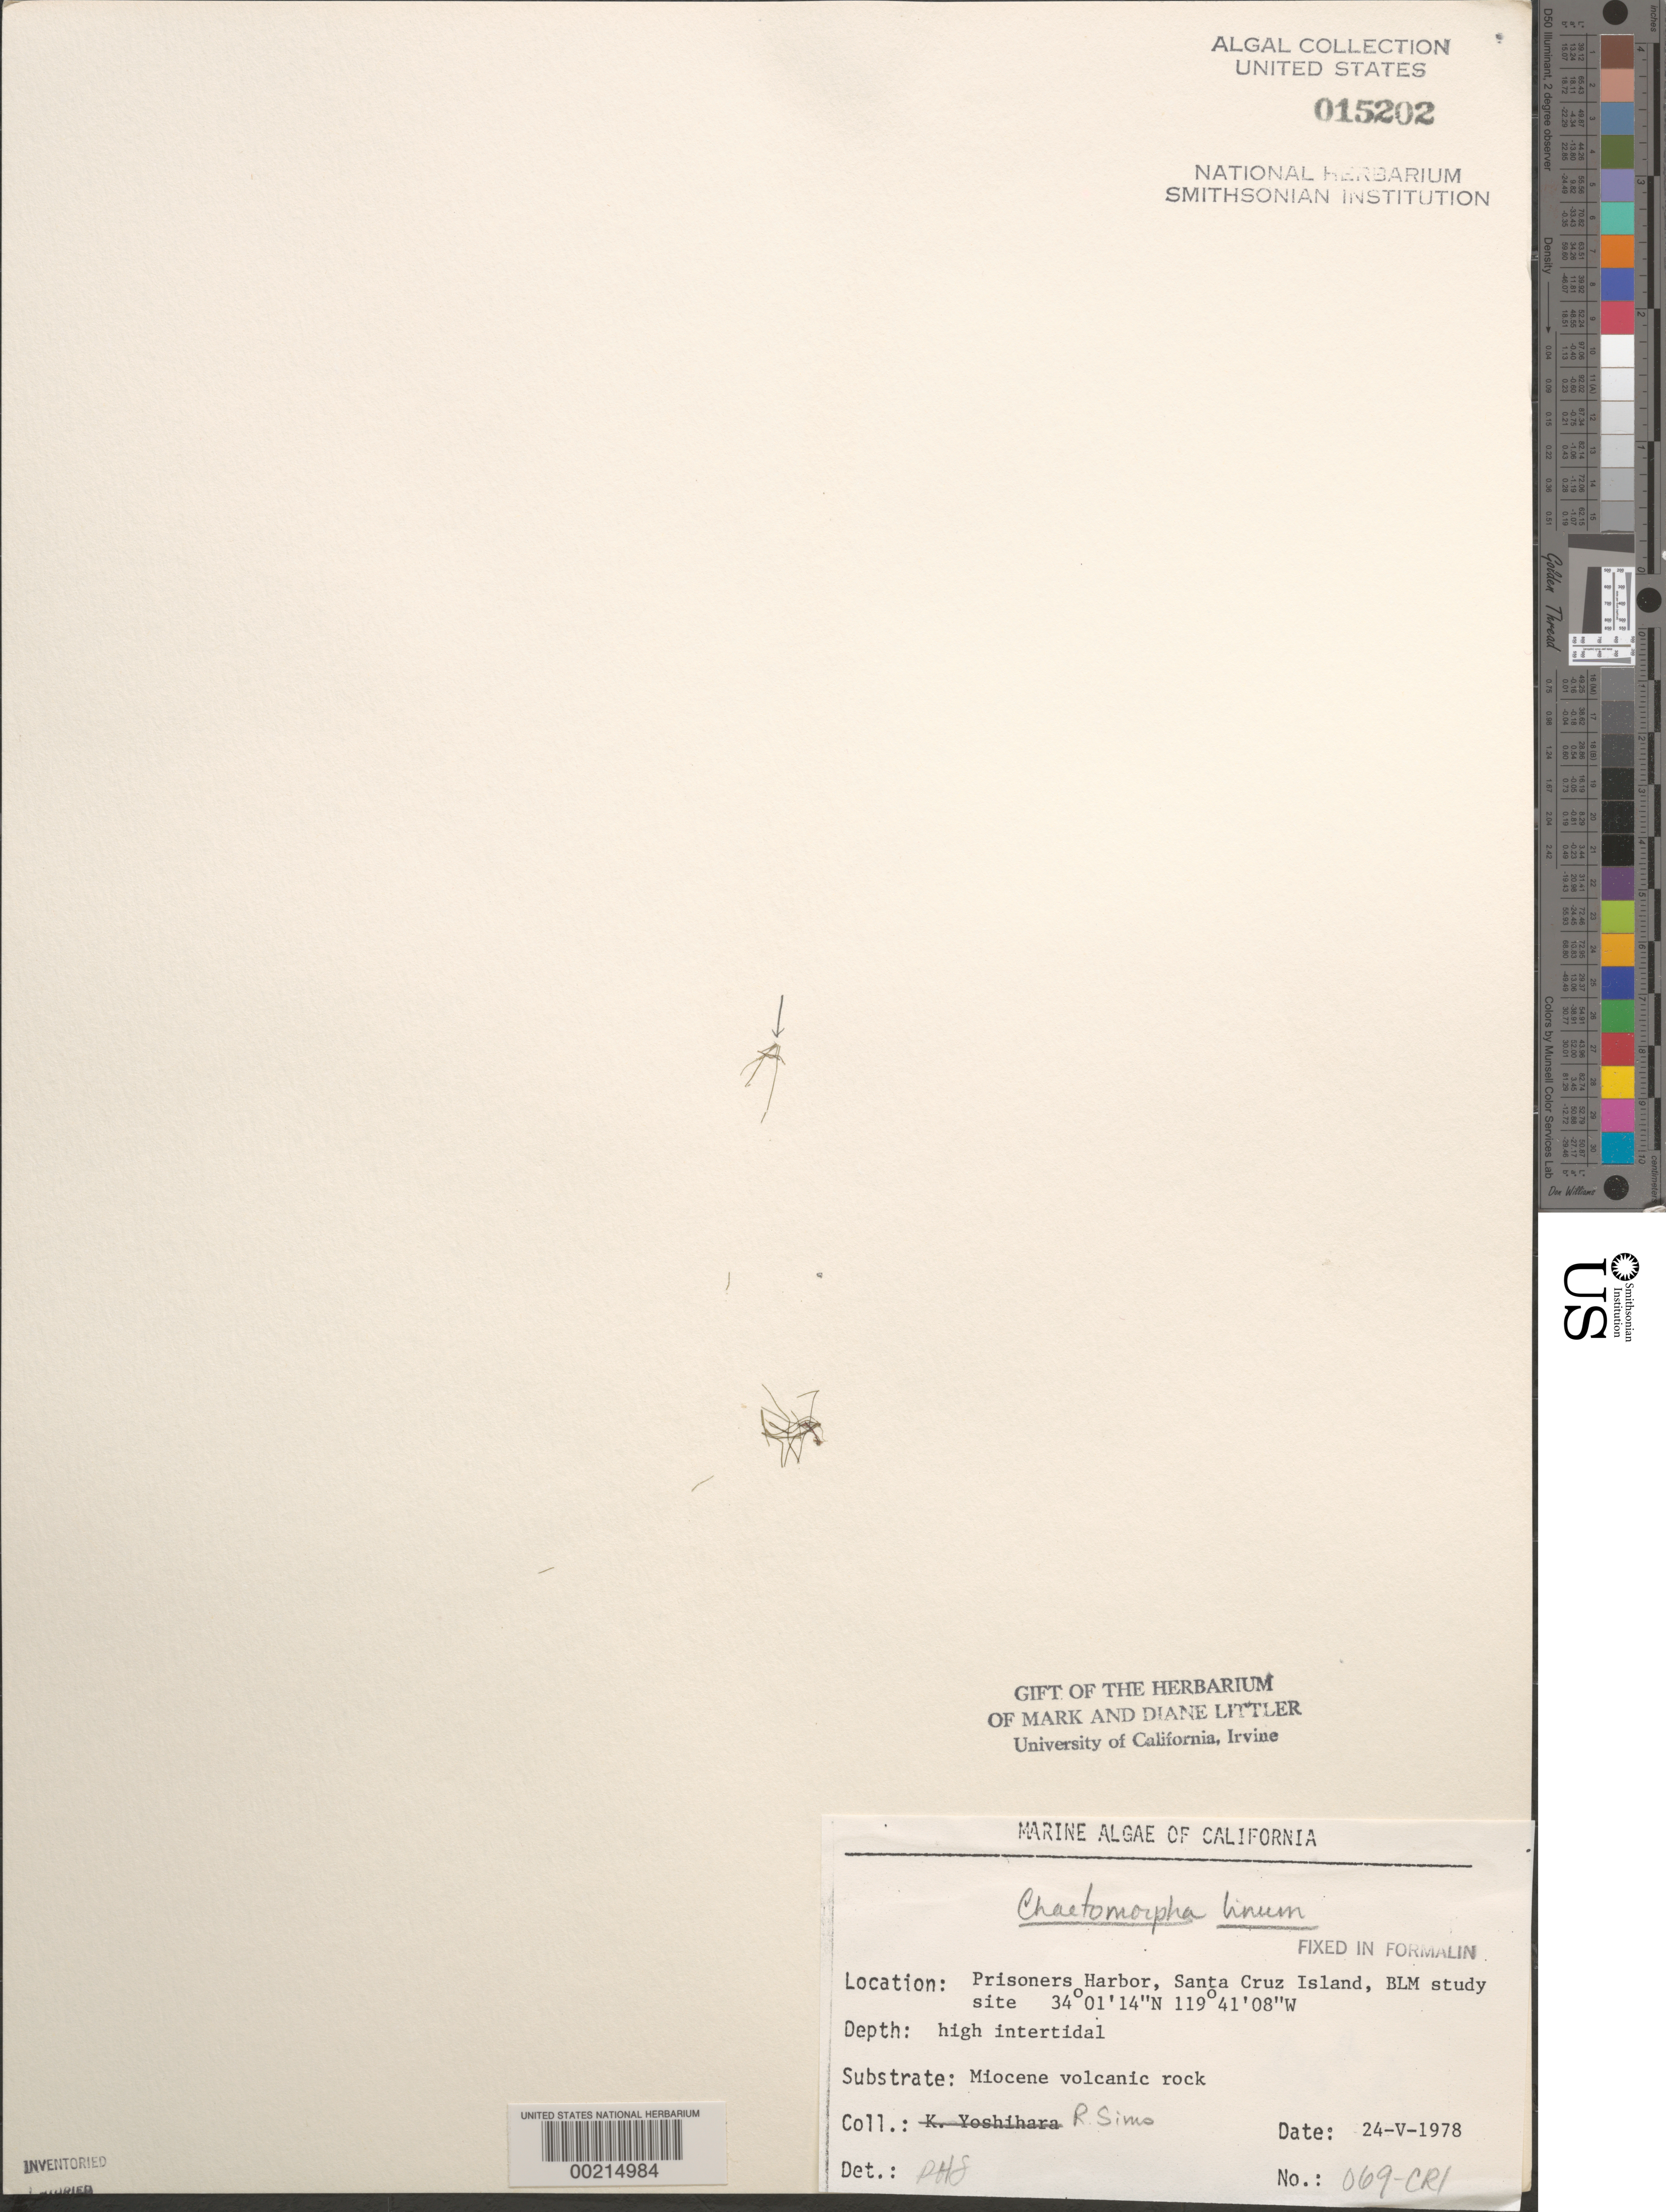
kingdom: Plantae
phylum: Chlorophyta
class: Ulvophyceae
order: Cladophorales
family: Cladophoraceae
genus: Chaetomorpha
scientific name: Chaetomorpha linum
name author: (O.F. Muell.) Kütz.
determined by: Sims, Robert H.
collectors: R. H. Sims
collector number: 069-cri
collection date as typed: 24 May 1978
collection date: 1978-05-24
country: United States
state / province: California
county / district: Santa Barbara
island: Santa Cruz Island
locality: Prisoners Harbor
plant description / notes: BLM-SOCALBIGHT Rocky Intertidal Survey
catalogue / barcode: US 15202